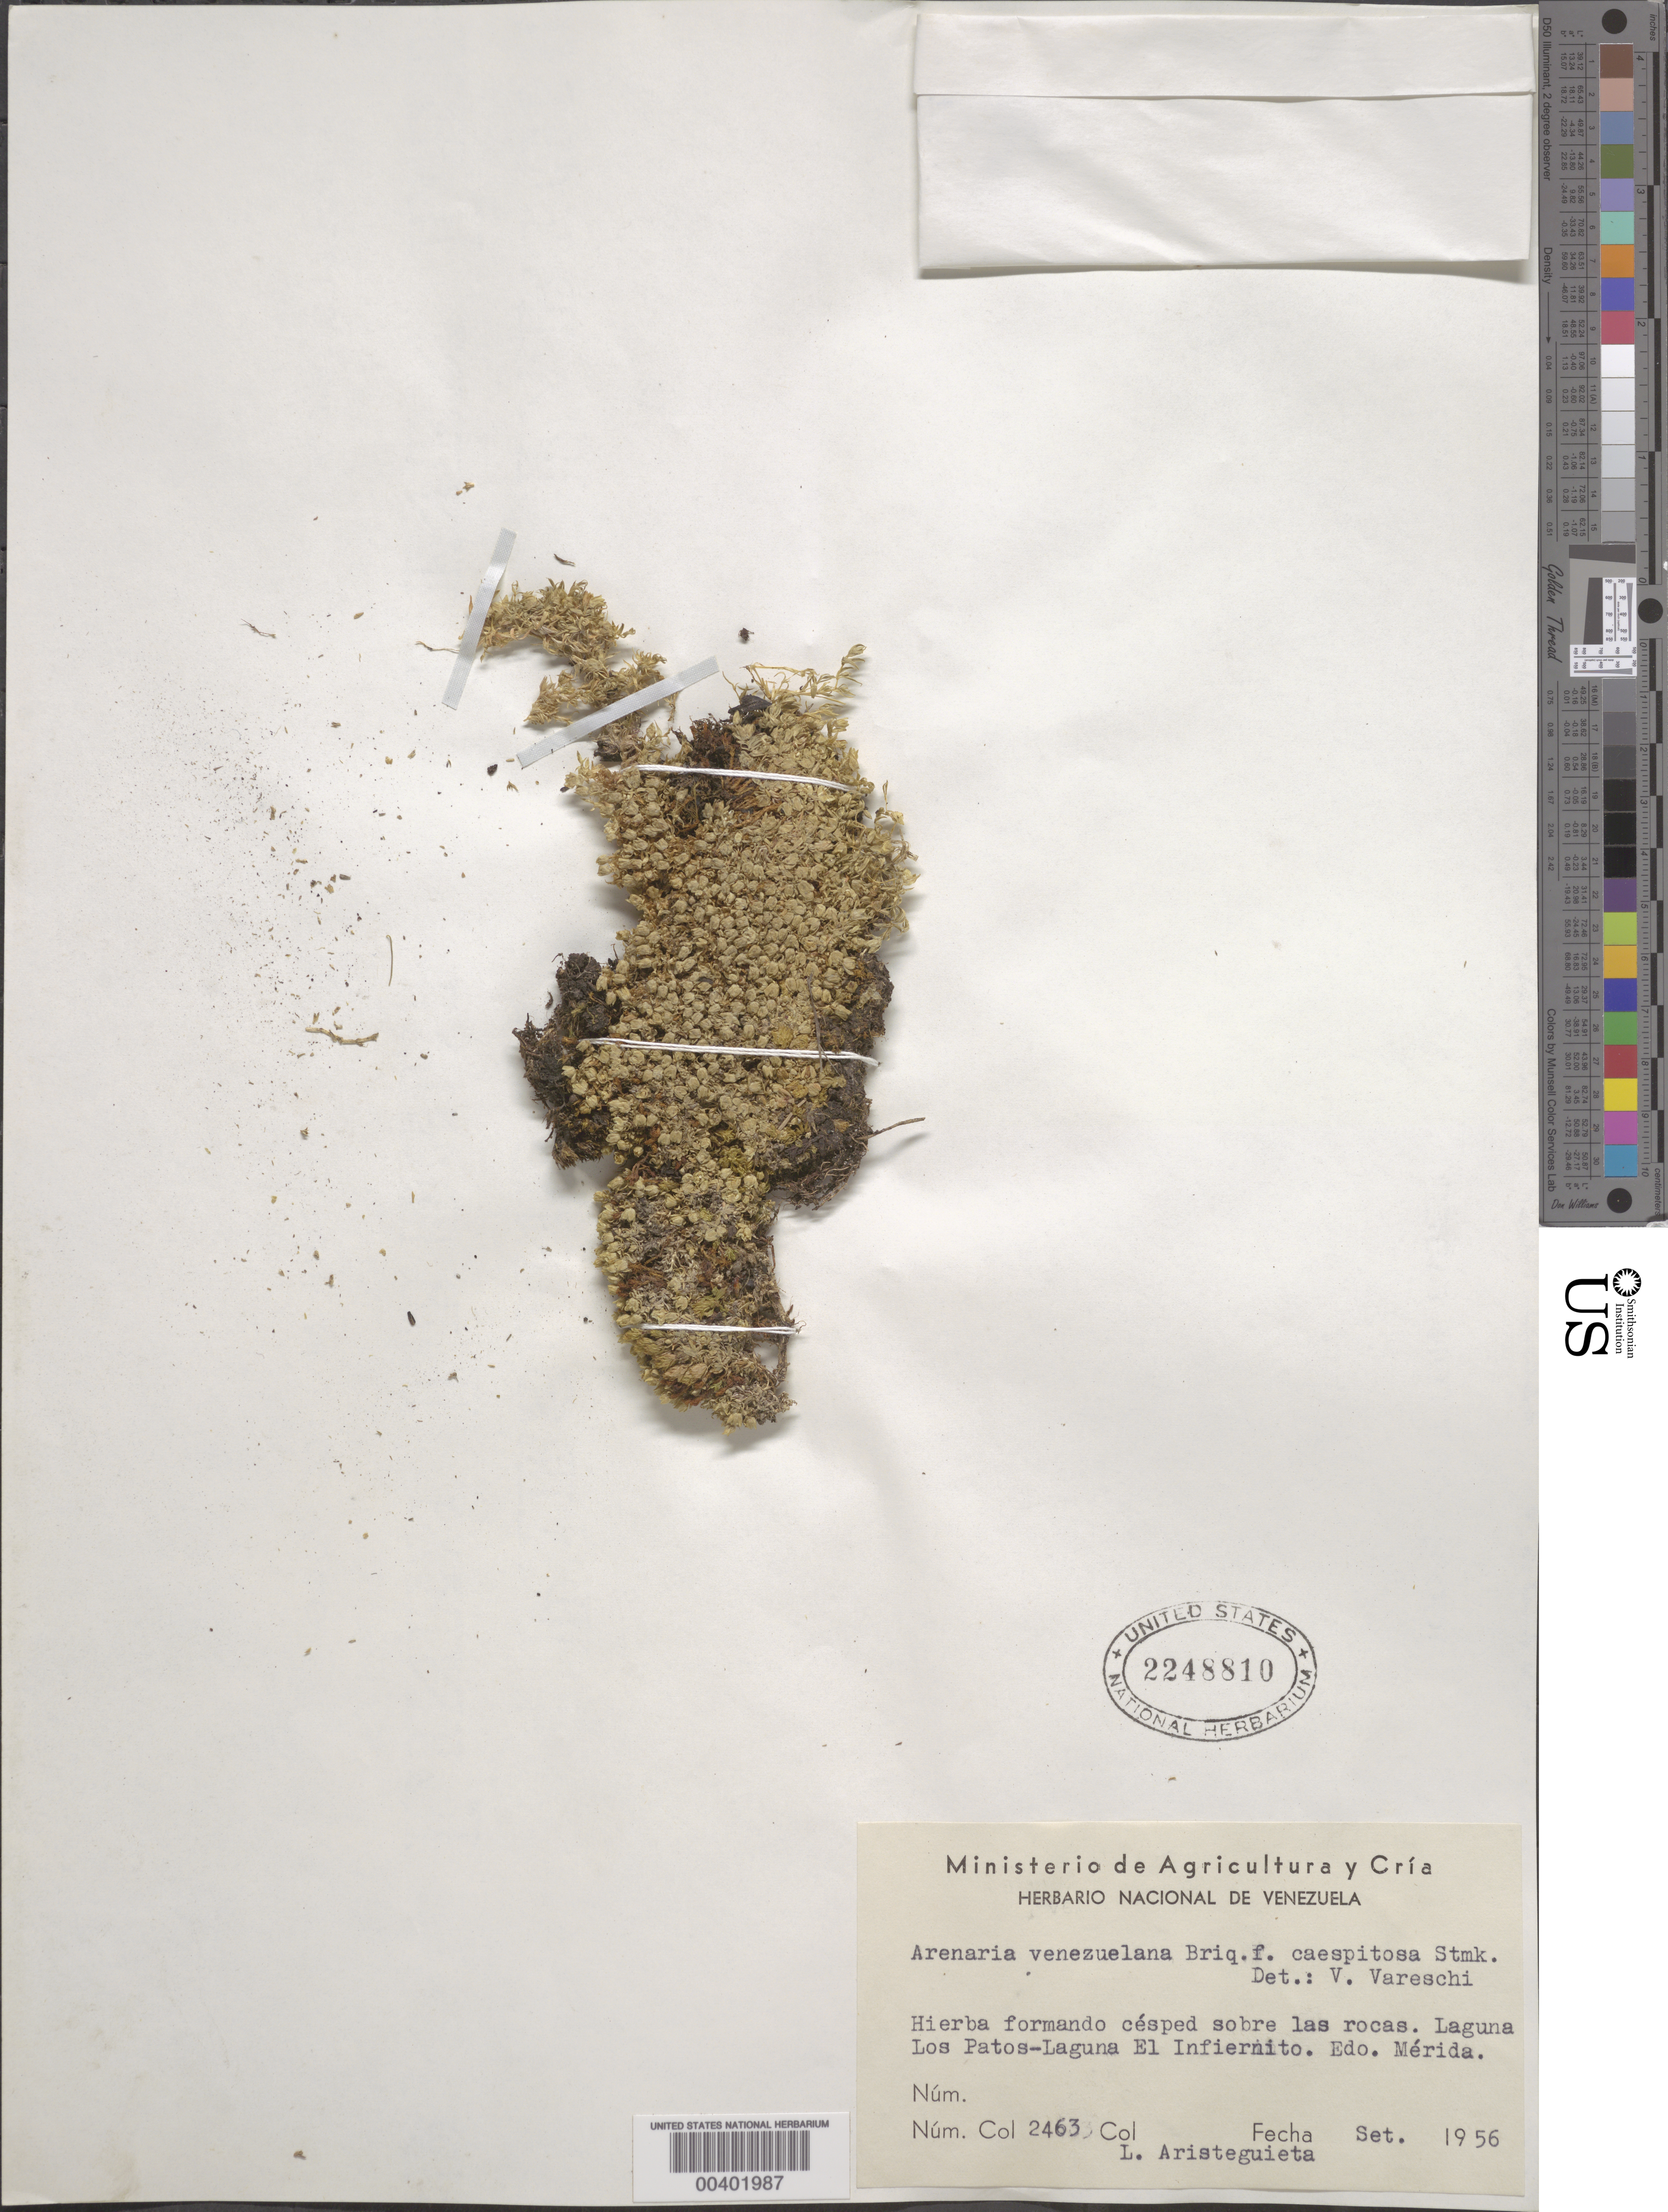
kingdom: Plantae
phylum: Tracheophyta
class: Magnoliopsida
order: Caryophyllales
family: Caryophyllaceae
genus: Arenaria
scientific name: Arenaria venezuelana f. caespitosa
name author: Steyerm.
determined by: Vareschi, Volkmar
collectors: L. Aristeguieta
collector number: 2463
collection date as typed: Sep 1956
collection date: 1956-09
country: Venezuela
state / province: Mérida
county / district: Rangel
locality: Laguna Los Patos-Laguna El Infiernito. Patos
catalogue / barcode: US 2248810